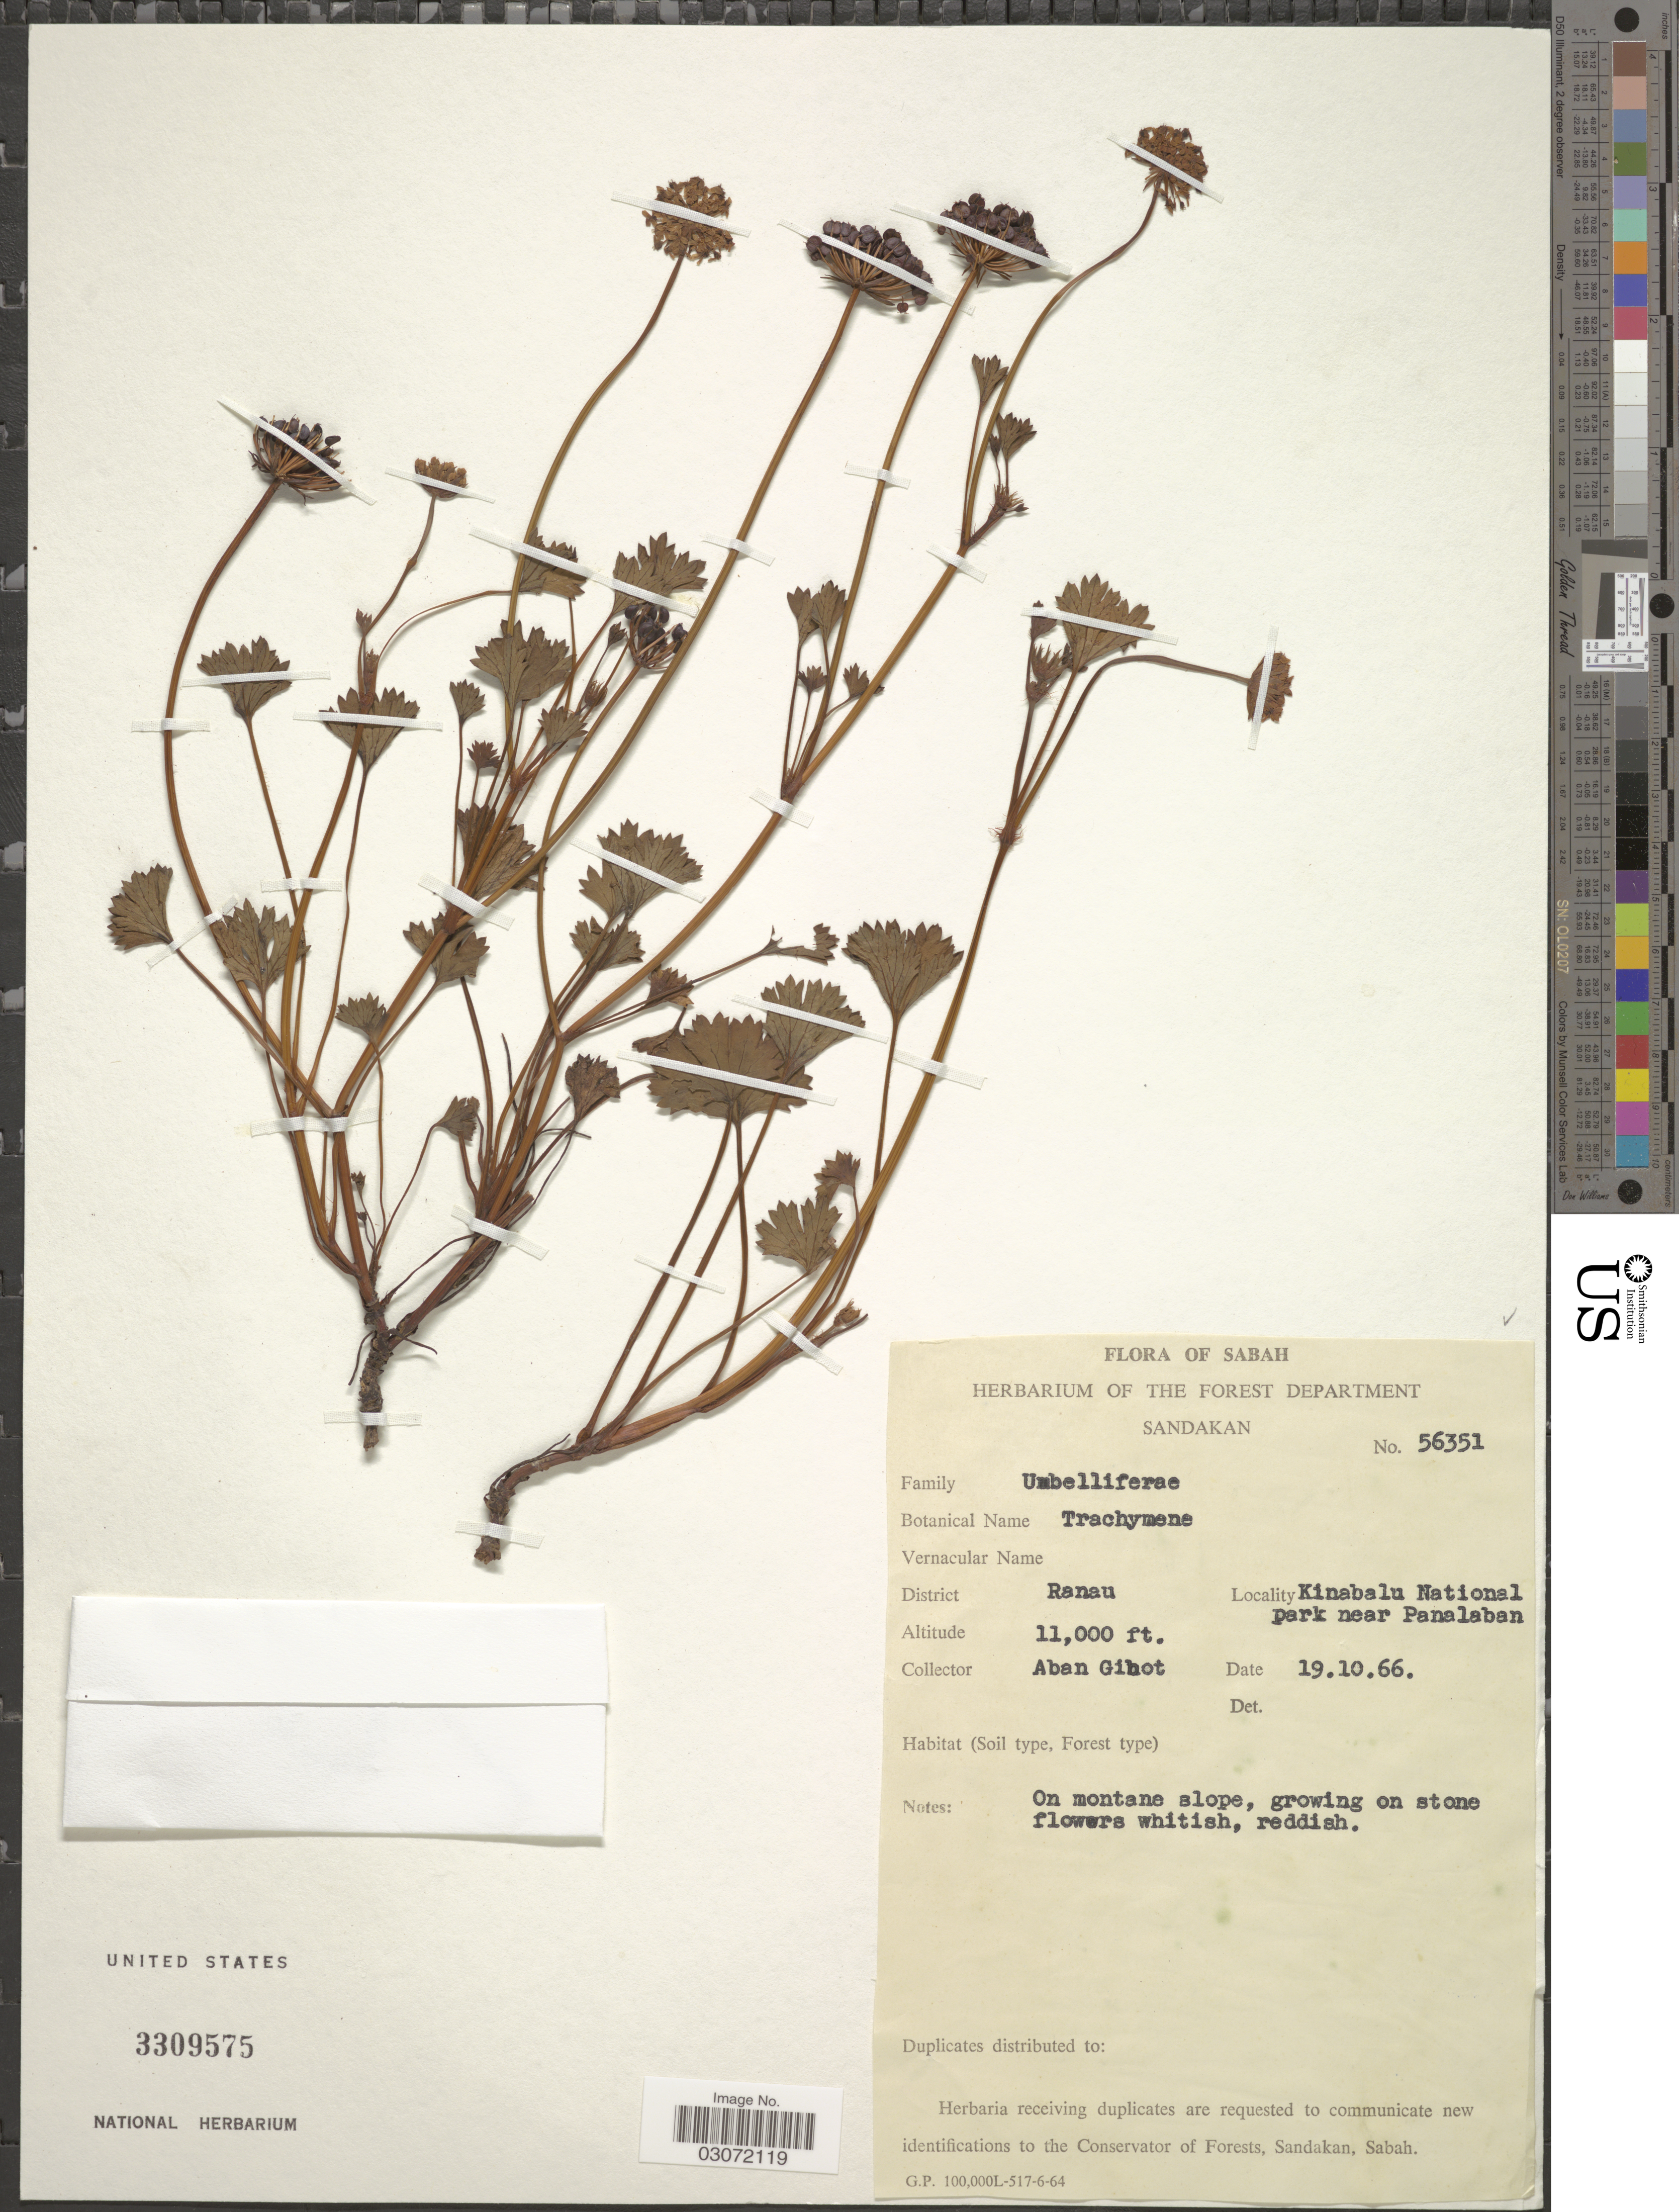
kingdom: Plantae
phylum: Tracheophyta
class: Magnoliopsida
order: Apiales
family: Araliaceae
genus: Trachymene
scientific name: Trachymene saniculaefolia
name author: Stapf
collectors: A. Gibot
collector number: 56351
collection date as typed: Transcribed d/m/y: 19/10/66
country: Malaysia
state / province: Sabah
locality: District Ranau. Kinabalu National park near Panalaban.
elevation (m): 3353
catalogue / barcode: US 3309575